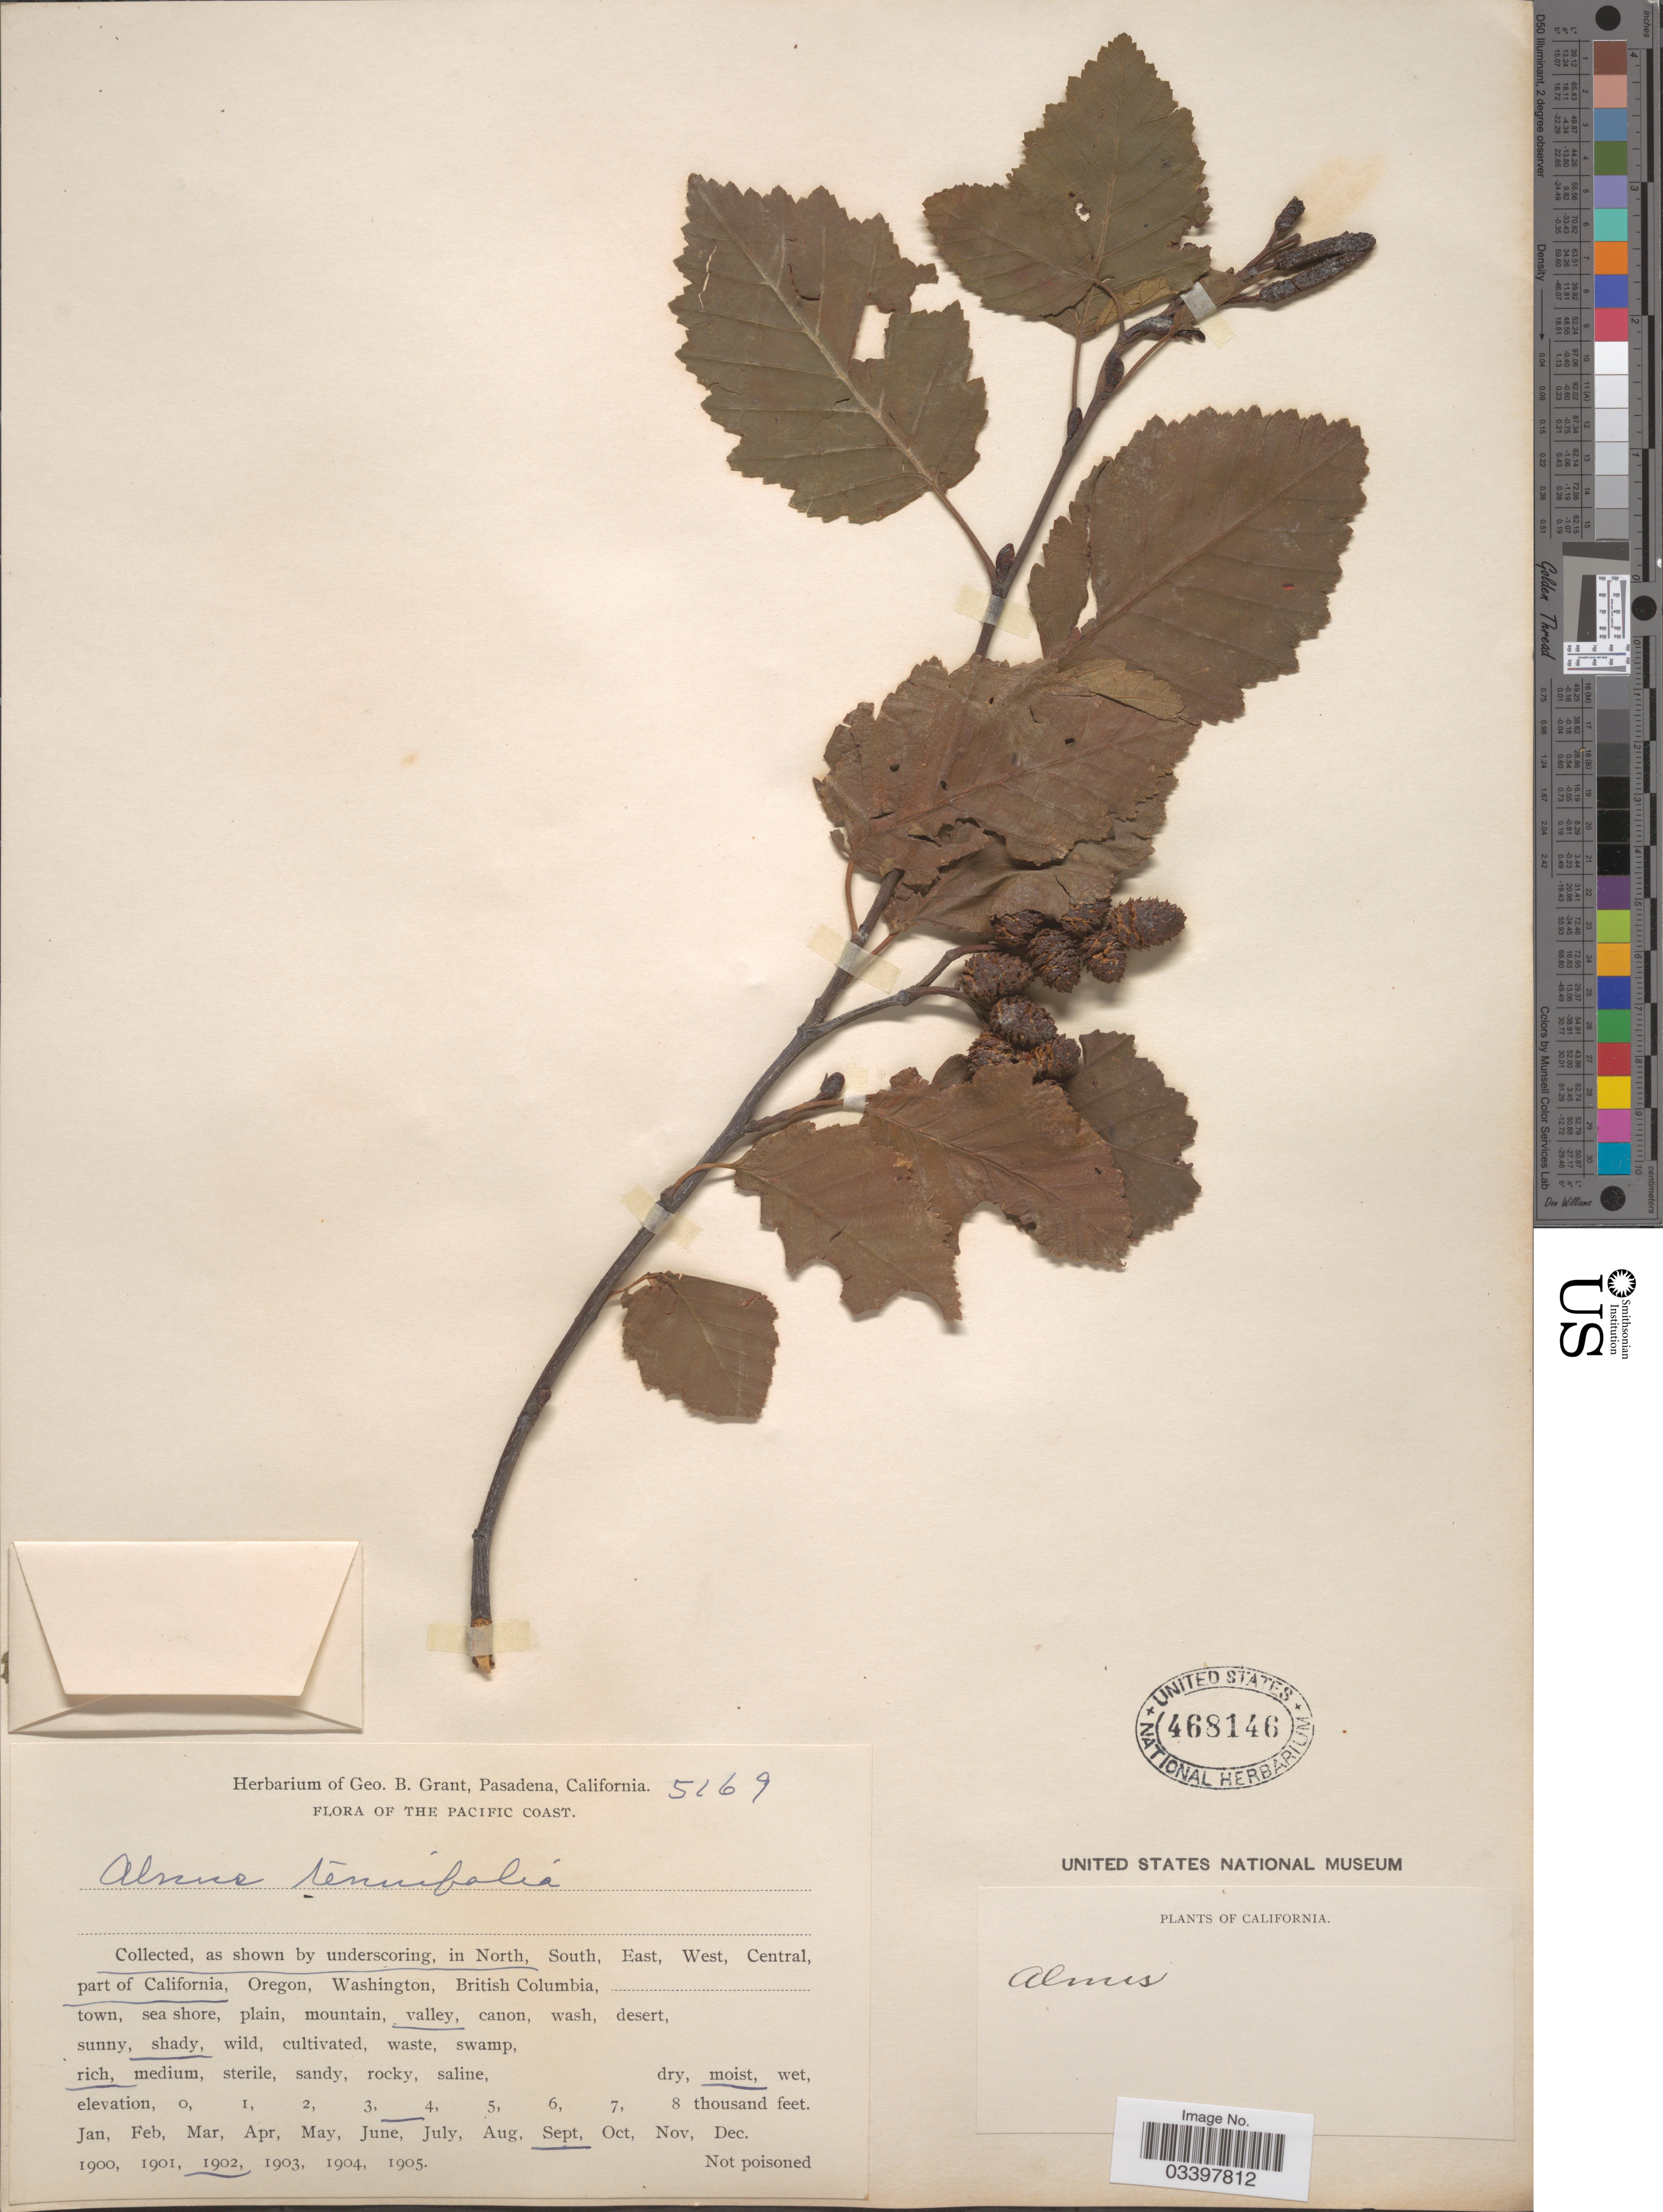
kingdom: Plantae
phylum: Tracheophyta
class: Magnoliopsida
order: Fagales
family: Betulaceae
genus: Alnus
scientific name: Alnus incana subsp. tenuifolia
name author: (Nutt.) Breitung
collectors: ex herb. Geo. B. Grant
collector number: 5169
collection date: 1902-09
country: United States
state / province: California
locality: The Pacific Coast, in North part of California.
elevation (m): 914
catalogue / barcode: US 468146